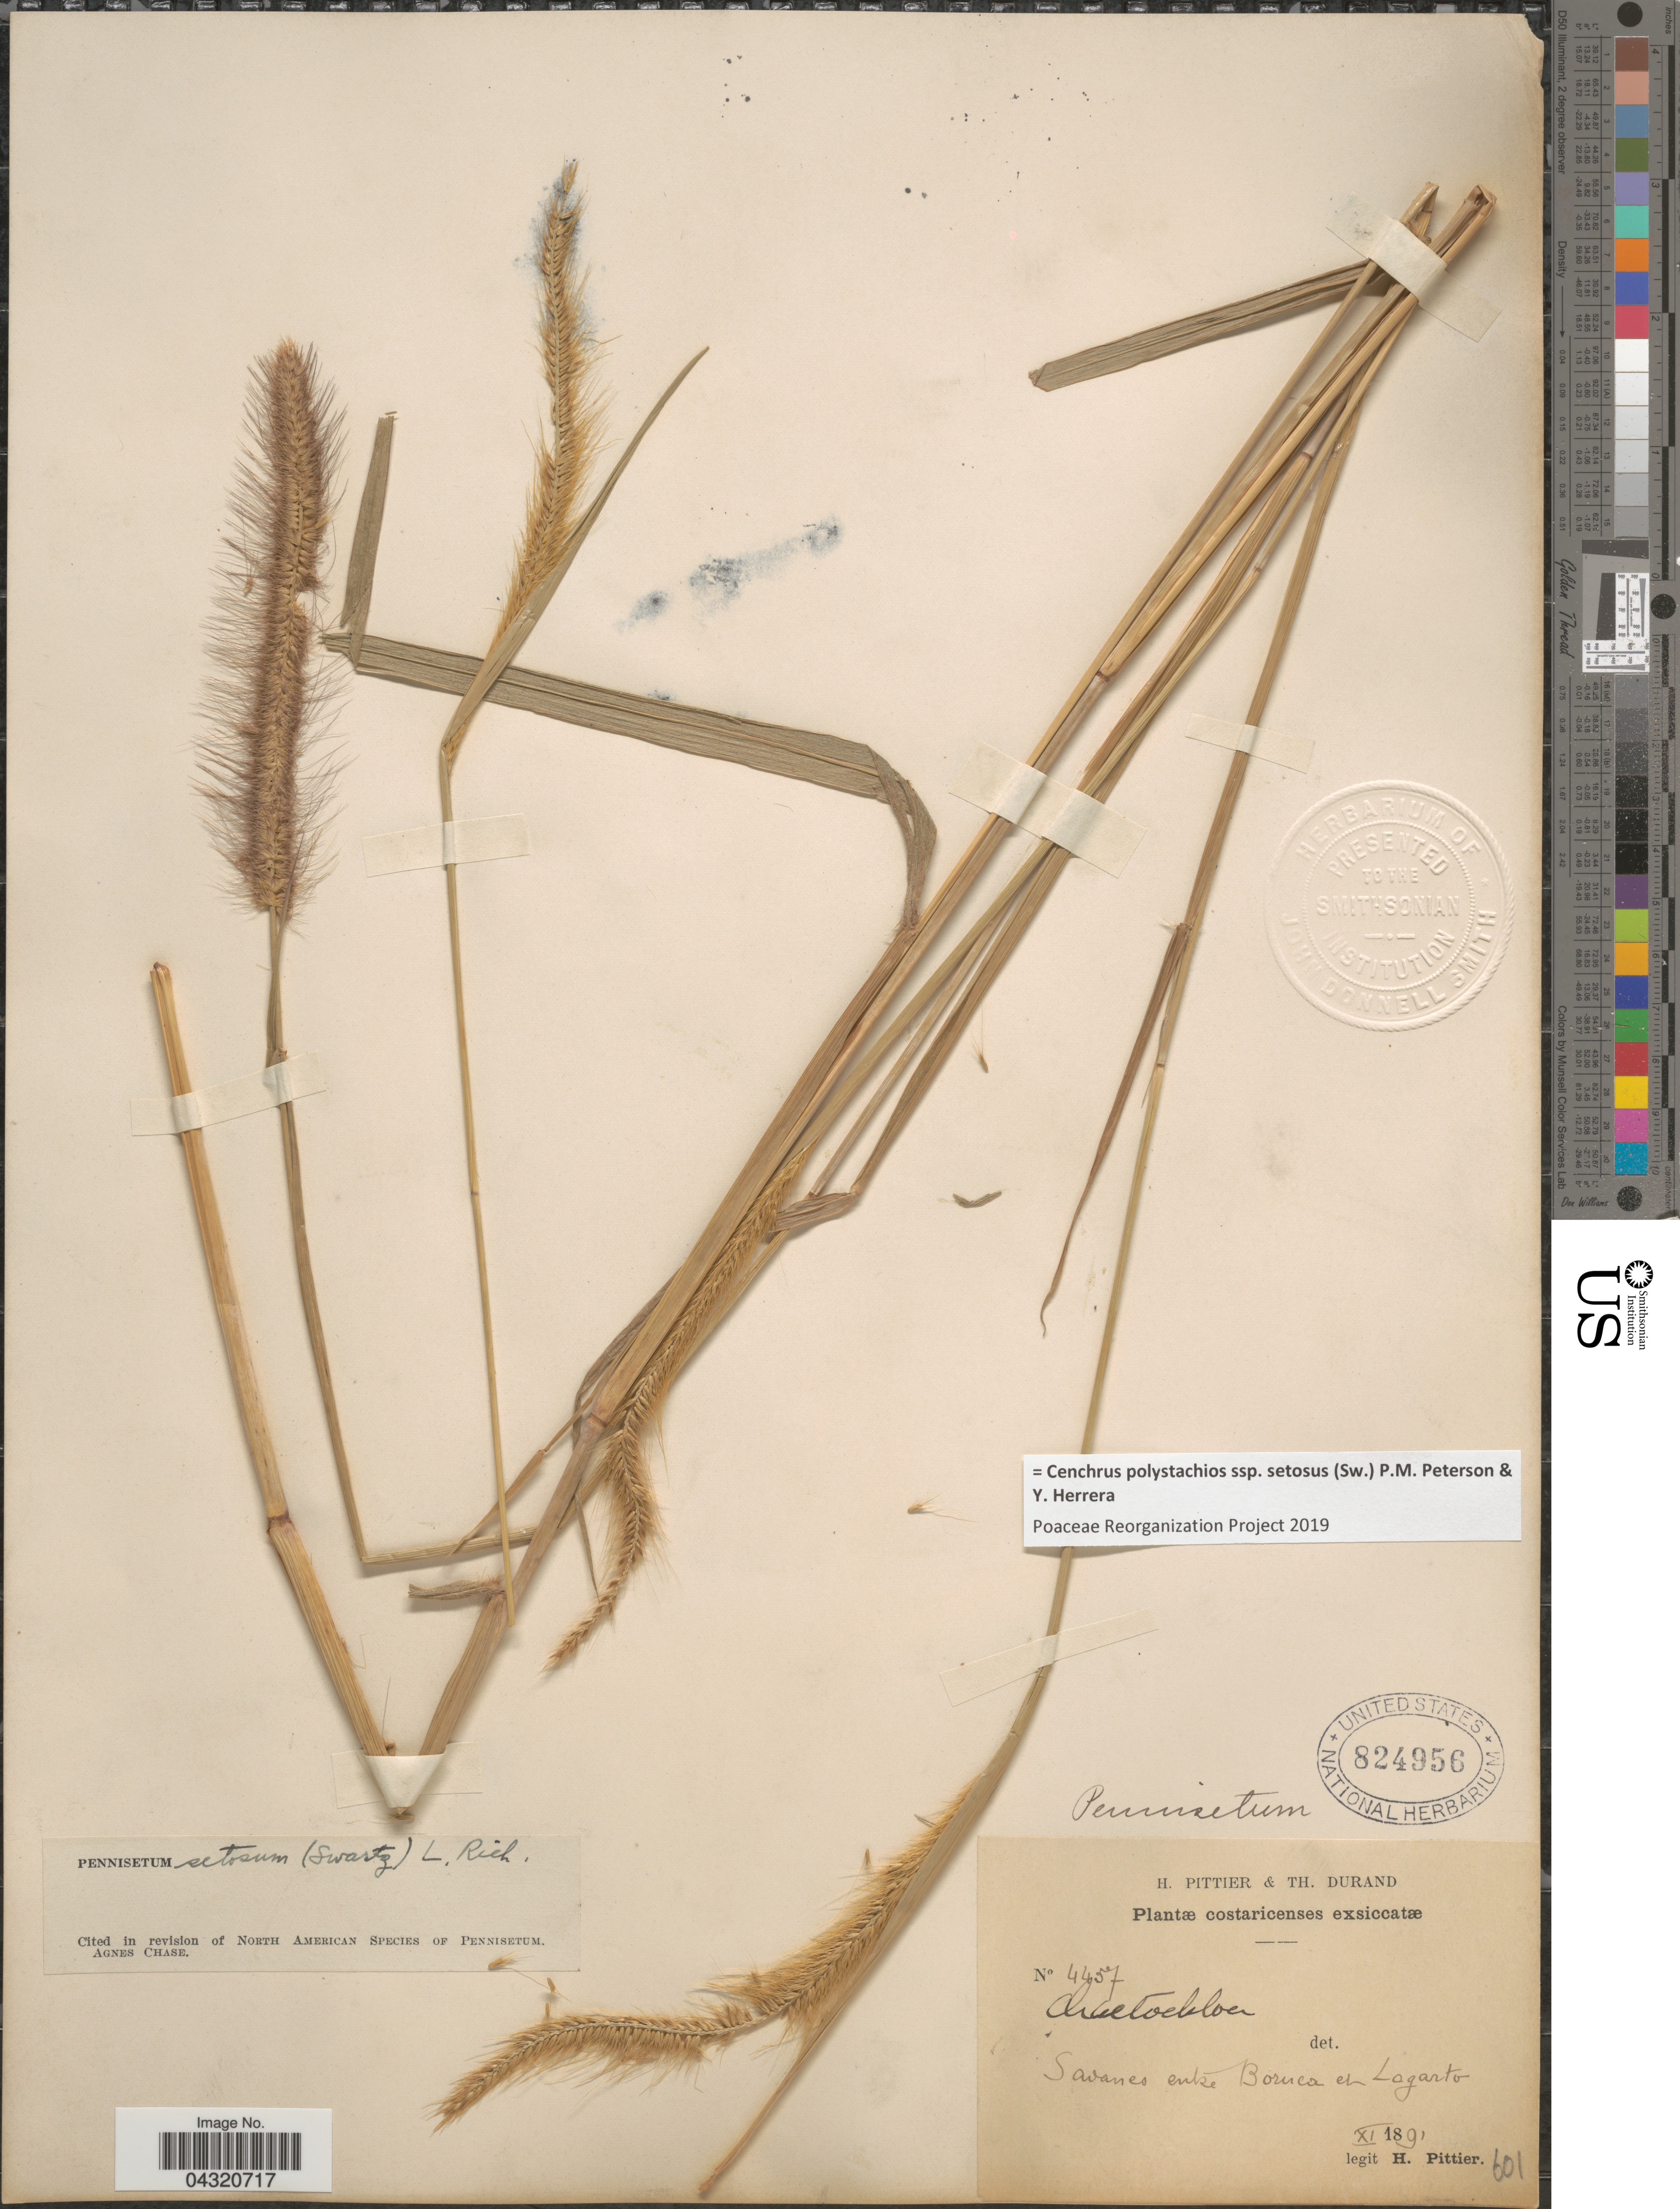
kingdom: Plantae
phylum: Tracheophyta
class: Liliopsida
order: Poales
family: Poaceae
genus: Cenchrus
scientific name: Cenchrus polystachios subsp. setosus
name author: (Sw.) P.M. Peterson & Y. Herrera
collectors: H. F. Pittier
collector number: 601?/4457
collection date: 1891-11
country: Costa Rica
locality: Costaricenses. Savanes entre Boruca et Lagarto.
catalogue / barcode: US 824956